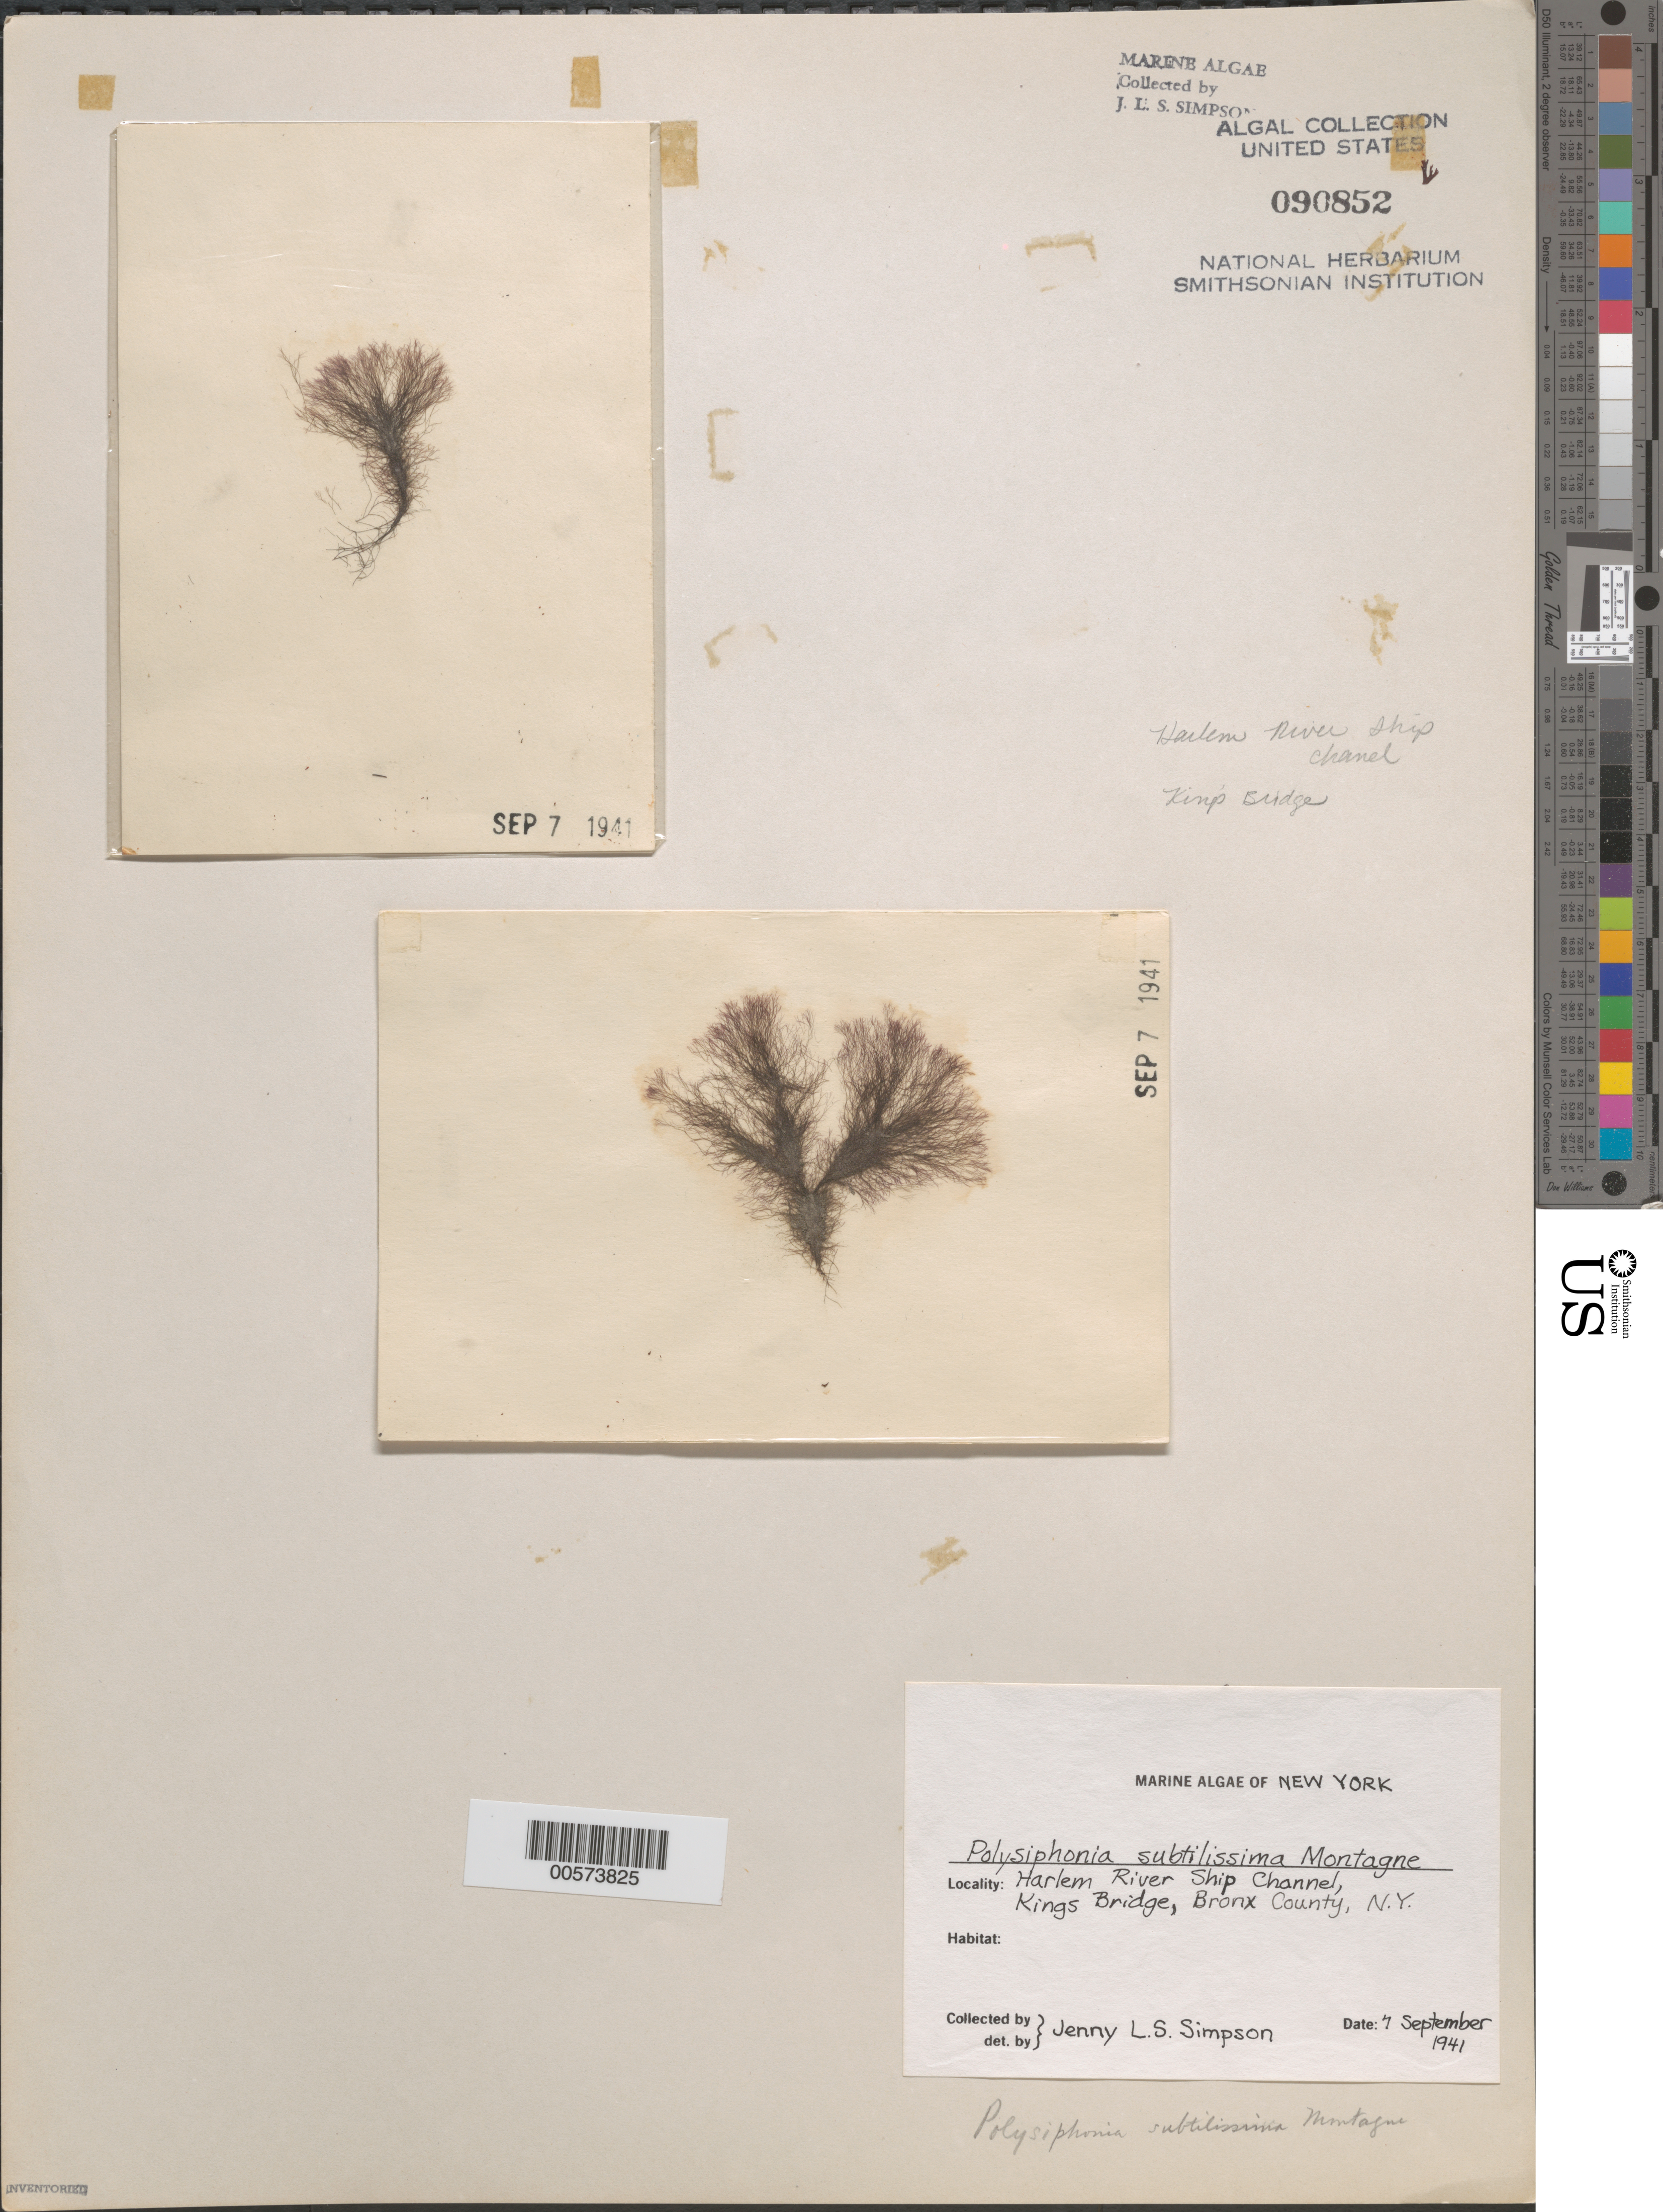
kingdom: Plantae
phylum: Rhodophyta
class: Florideophyceae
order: Ceramiales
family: Rhodomelaceae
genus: Polysiphonia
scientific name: Polysiphonia subtilissima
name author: Mont.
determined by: Simpson, J. L. S.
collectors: J. Simpson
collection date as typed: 07 Sep 1941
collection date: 1941-09-07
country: United States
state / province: New York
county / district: Bronx County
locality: Harlem River ship channel, Kings Bridge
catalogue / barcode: US 90852